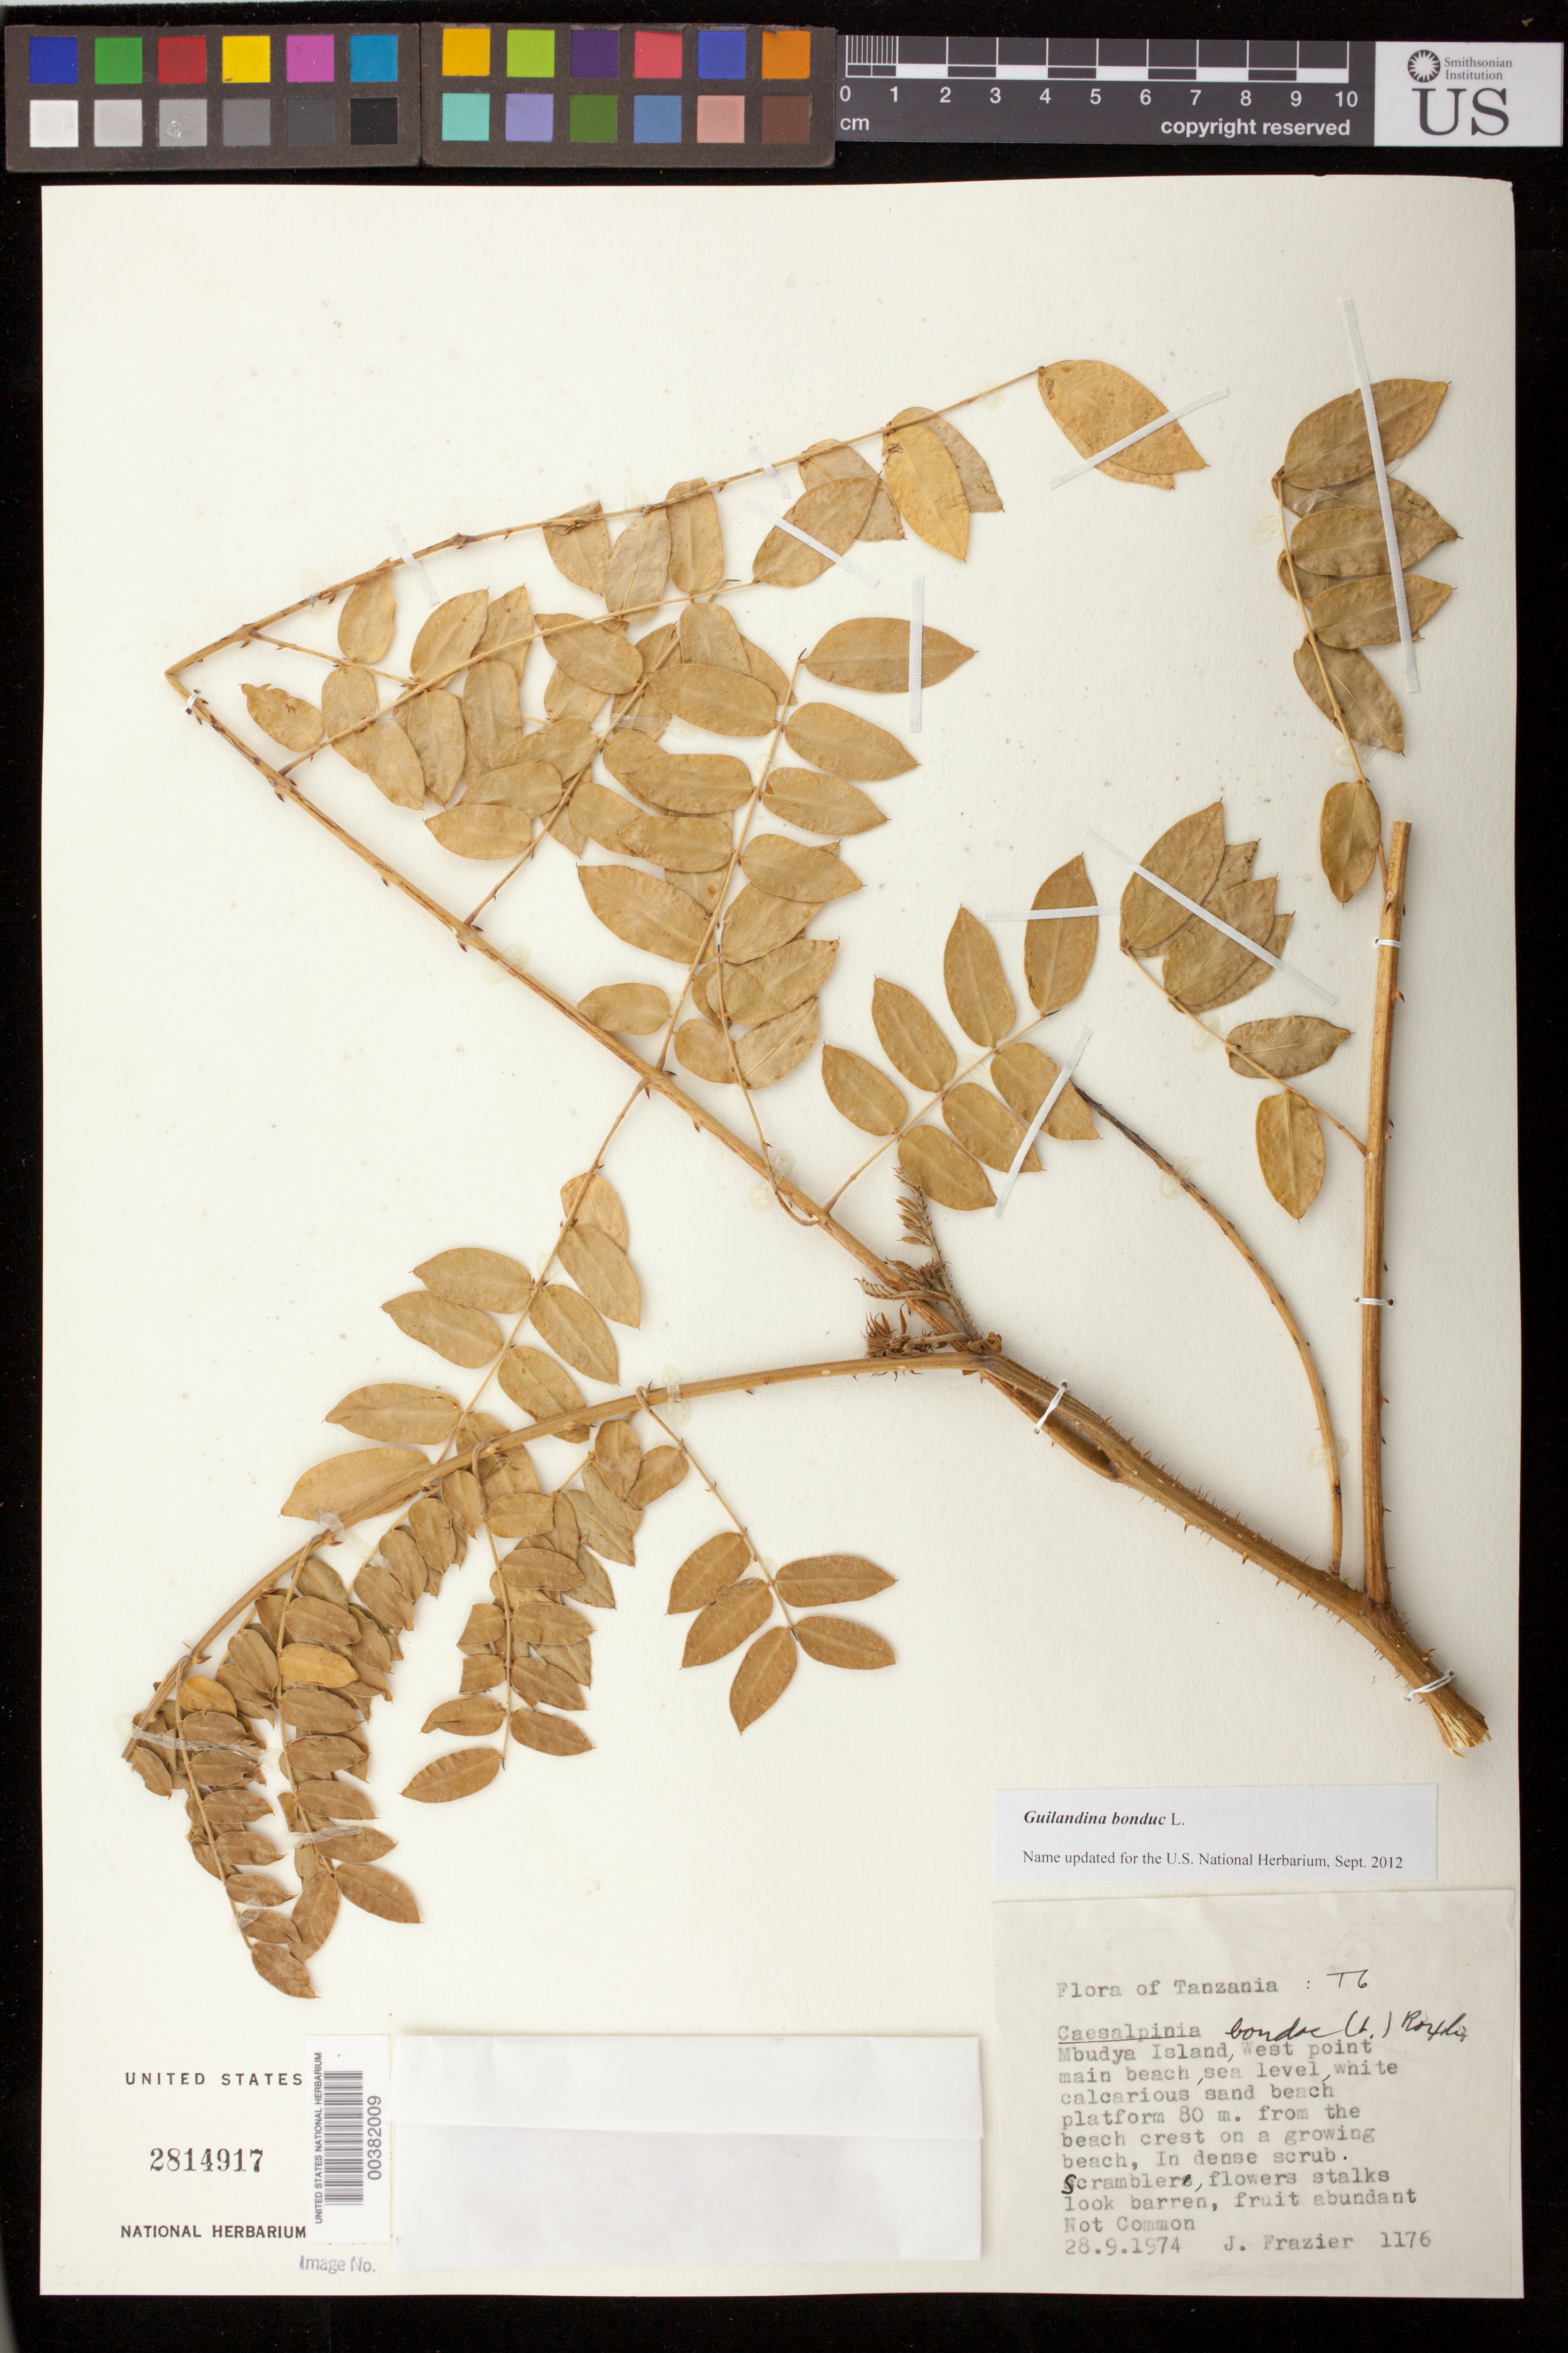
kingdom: Plantae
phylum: Tracheophyta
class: Magnoliopsida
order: Fabales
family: Fabaceae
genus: Guilandina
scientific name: Guilandina bonduc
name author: L.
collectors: J. Frazier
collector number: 1176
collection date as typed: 28 Sep 1974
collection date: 1974-09-28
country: Tanzania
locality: Mbudya Island, West point main beach, 80 m. from the beach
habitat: White calcarious sand beach platformin dense scrub,growing beach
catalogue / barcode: US 2814917